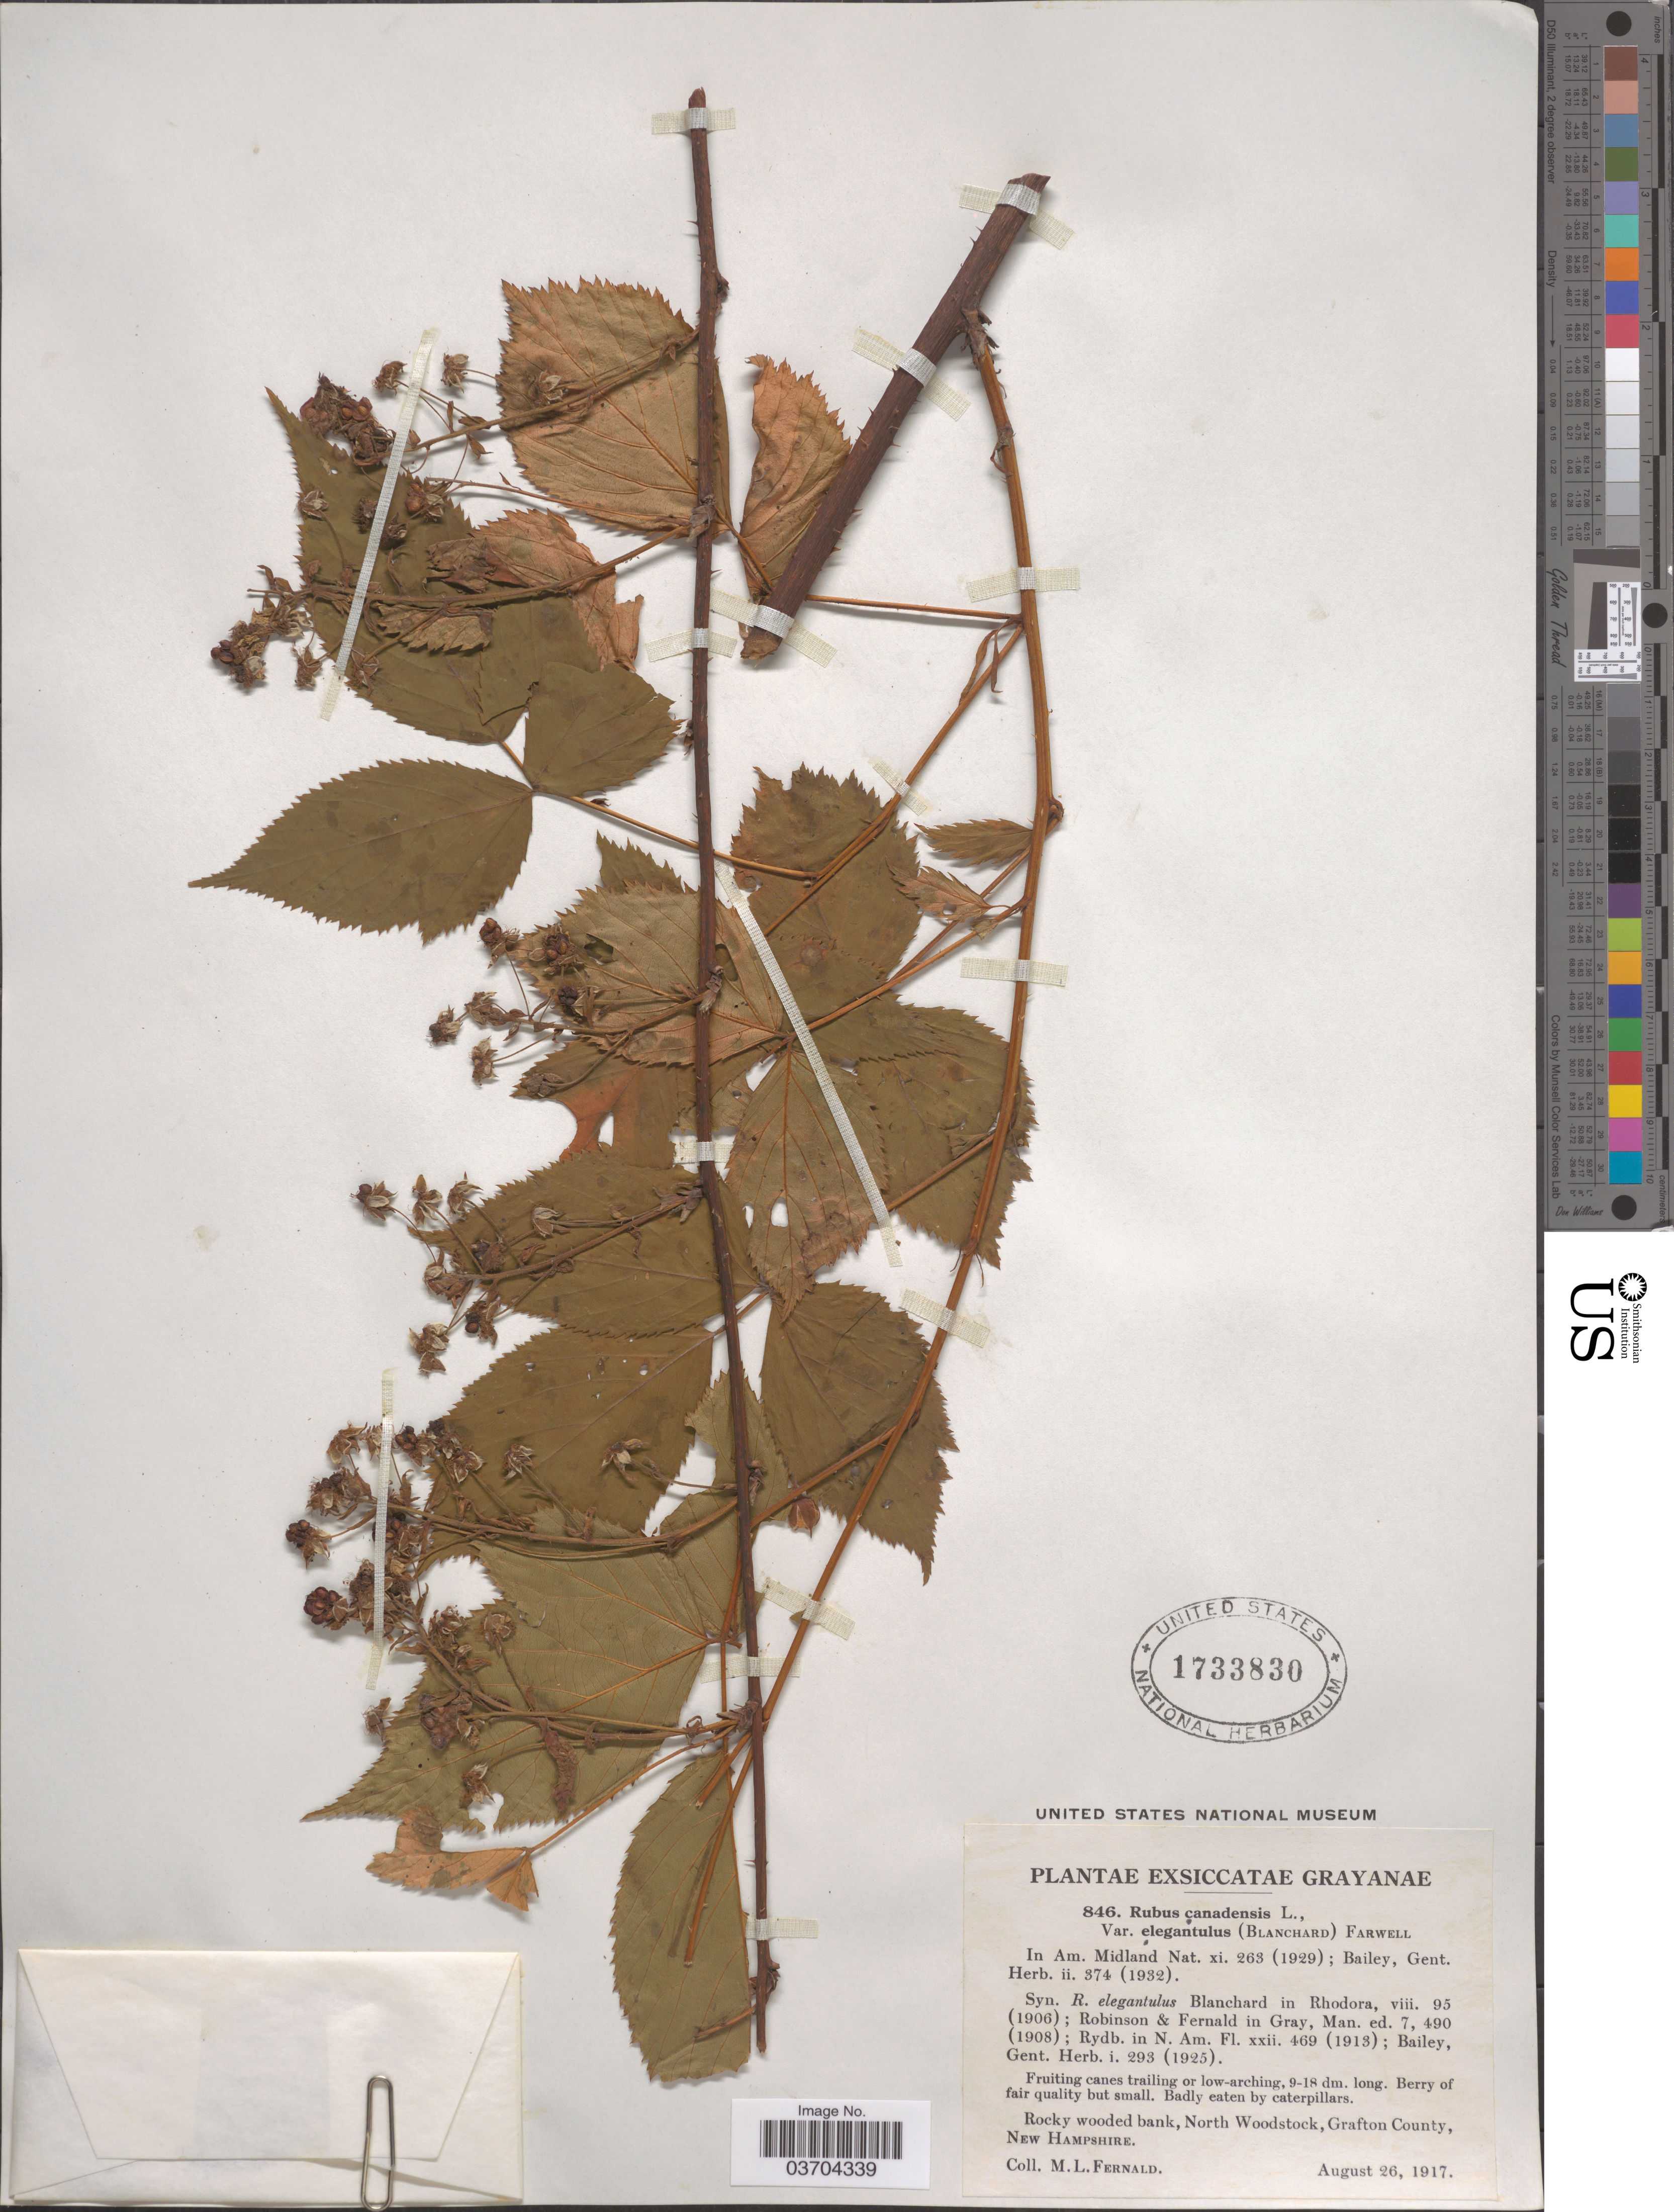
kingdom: Plantae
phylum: Tracheophyta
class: Magnoliopsida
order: Rosales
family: Rosaceae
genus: Rubus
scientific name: Rubus canadensis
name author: L.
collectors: M. L. Fernald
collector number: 846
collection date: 1917-08-26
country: United States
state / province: New Hampshire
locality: Rocky wooded bank, North Woodstock, Grafton County.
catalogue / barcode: US 1733830